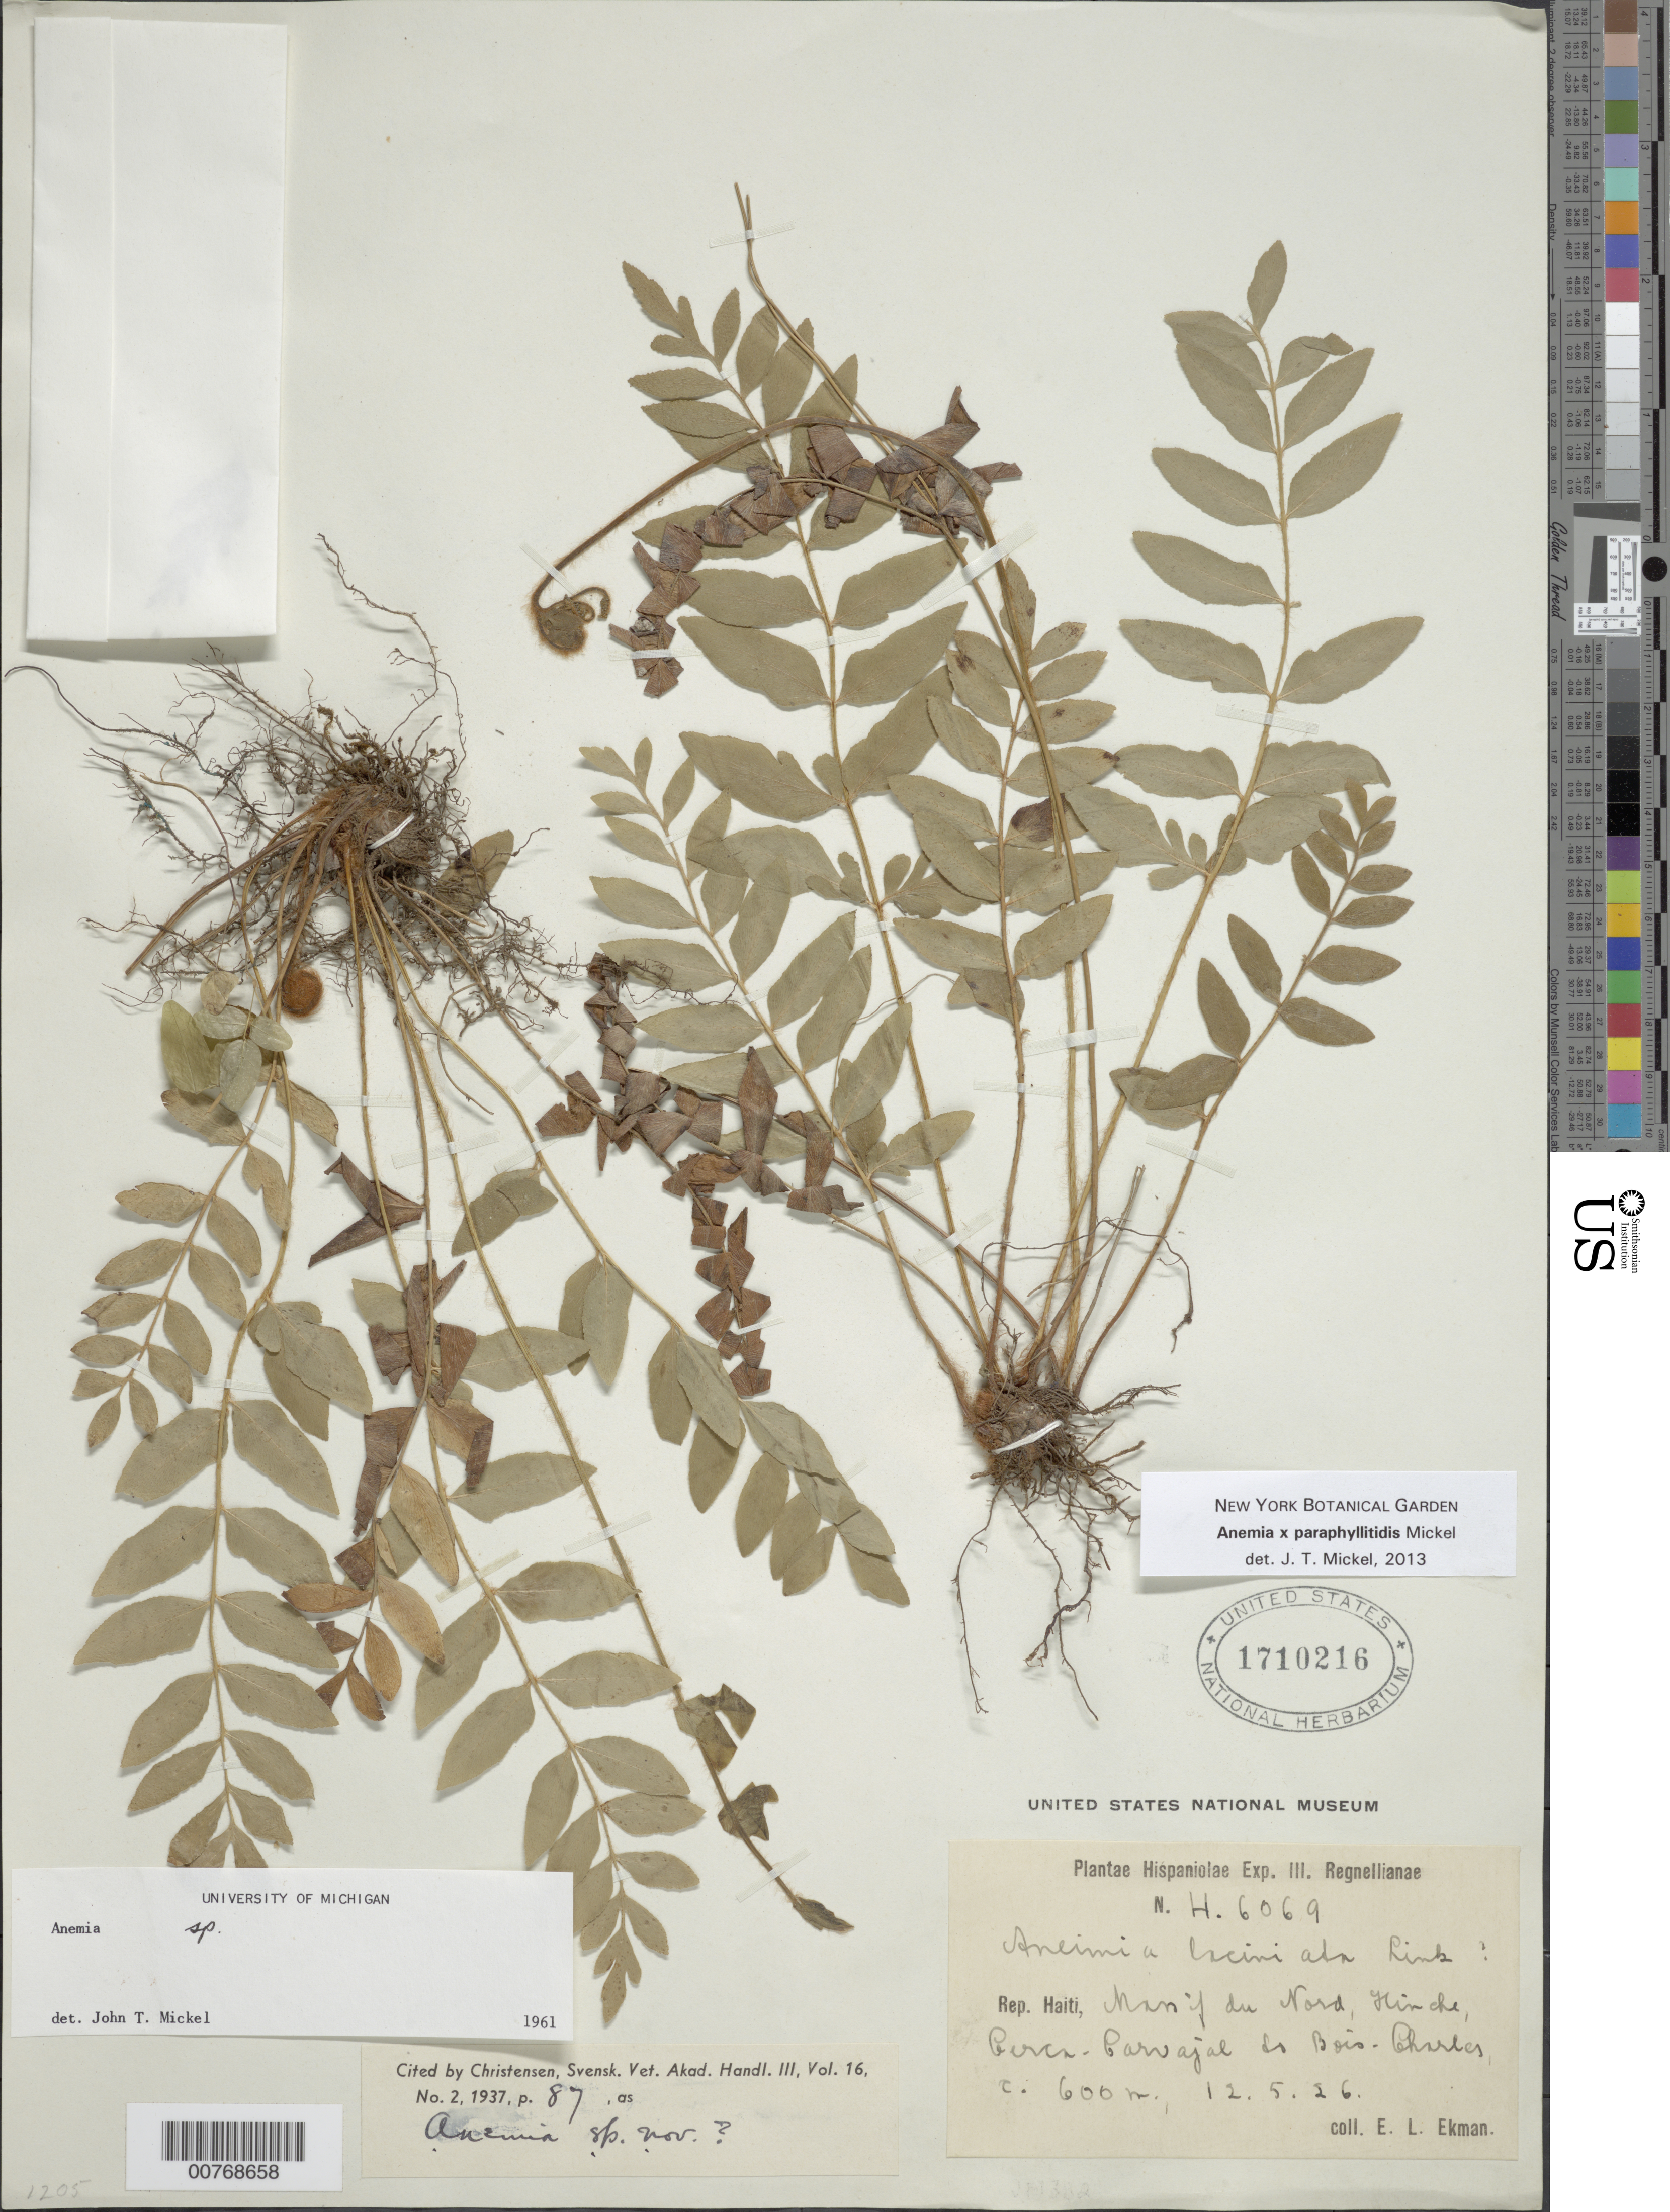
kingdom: Plantae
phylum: Tracheophyta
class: Polypodiopsida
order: Schizaeales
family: Anemiaceae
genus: Anemia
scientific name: Anemia x paraphyllitidis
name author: Mickel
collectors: E. L. Ekman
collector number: H 6069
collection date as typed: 12 May 1926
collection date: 1926-05-12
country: Haiti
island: Hispaniola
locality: Massif du Nord, Hinche, Circa Carvajal do Bois Charles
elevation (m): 600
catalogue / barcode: US 1710216